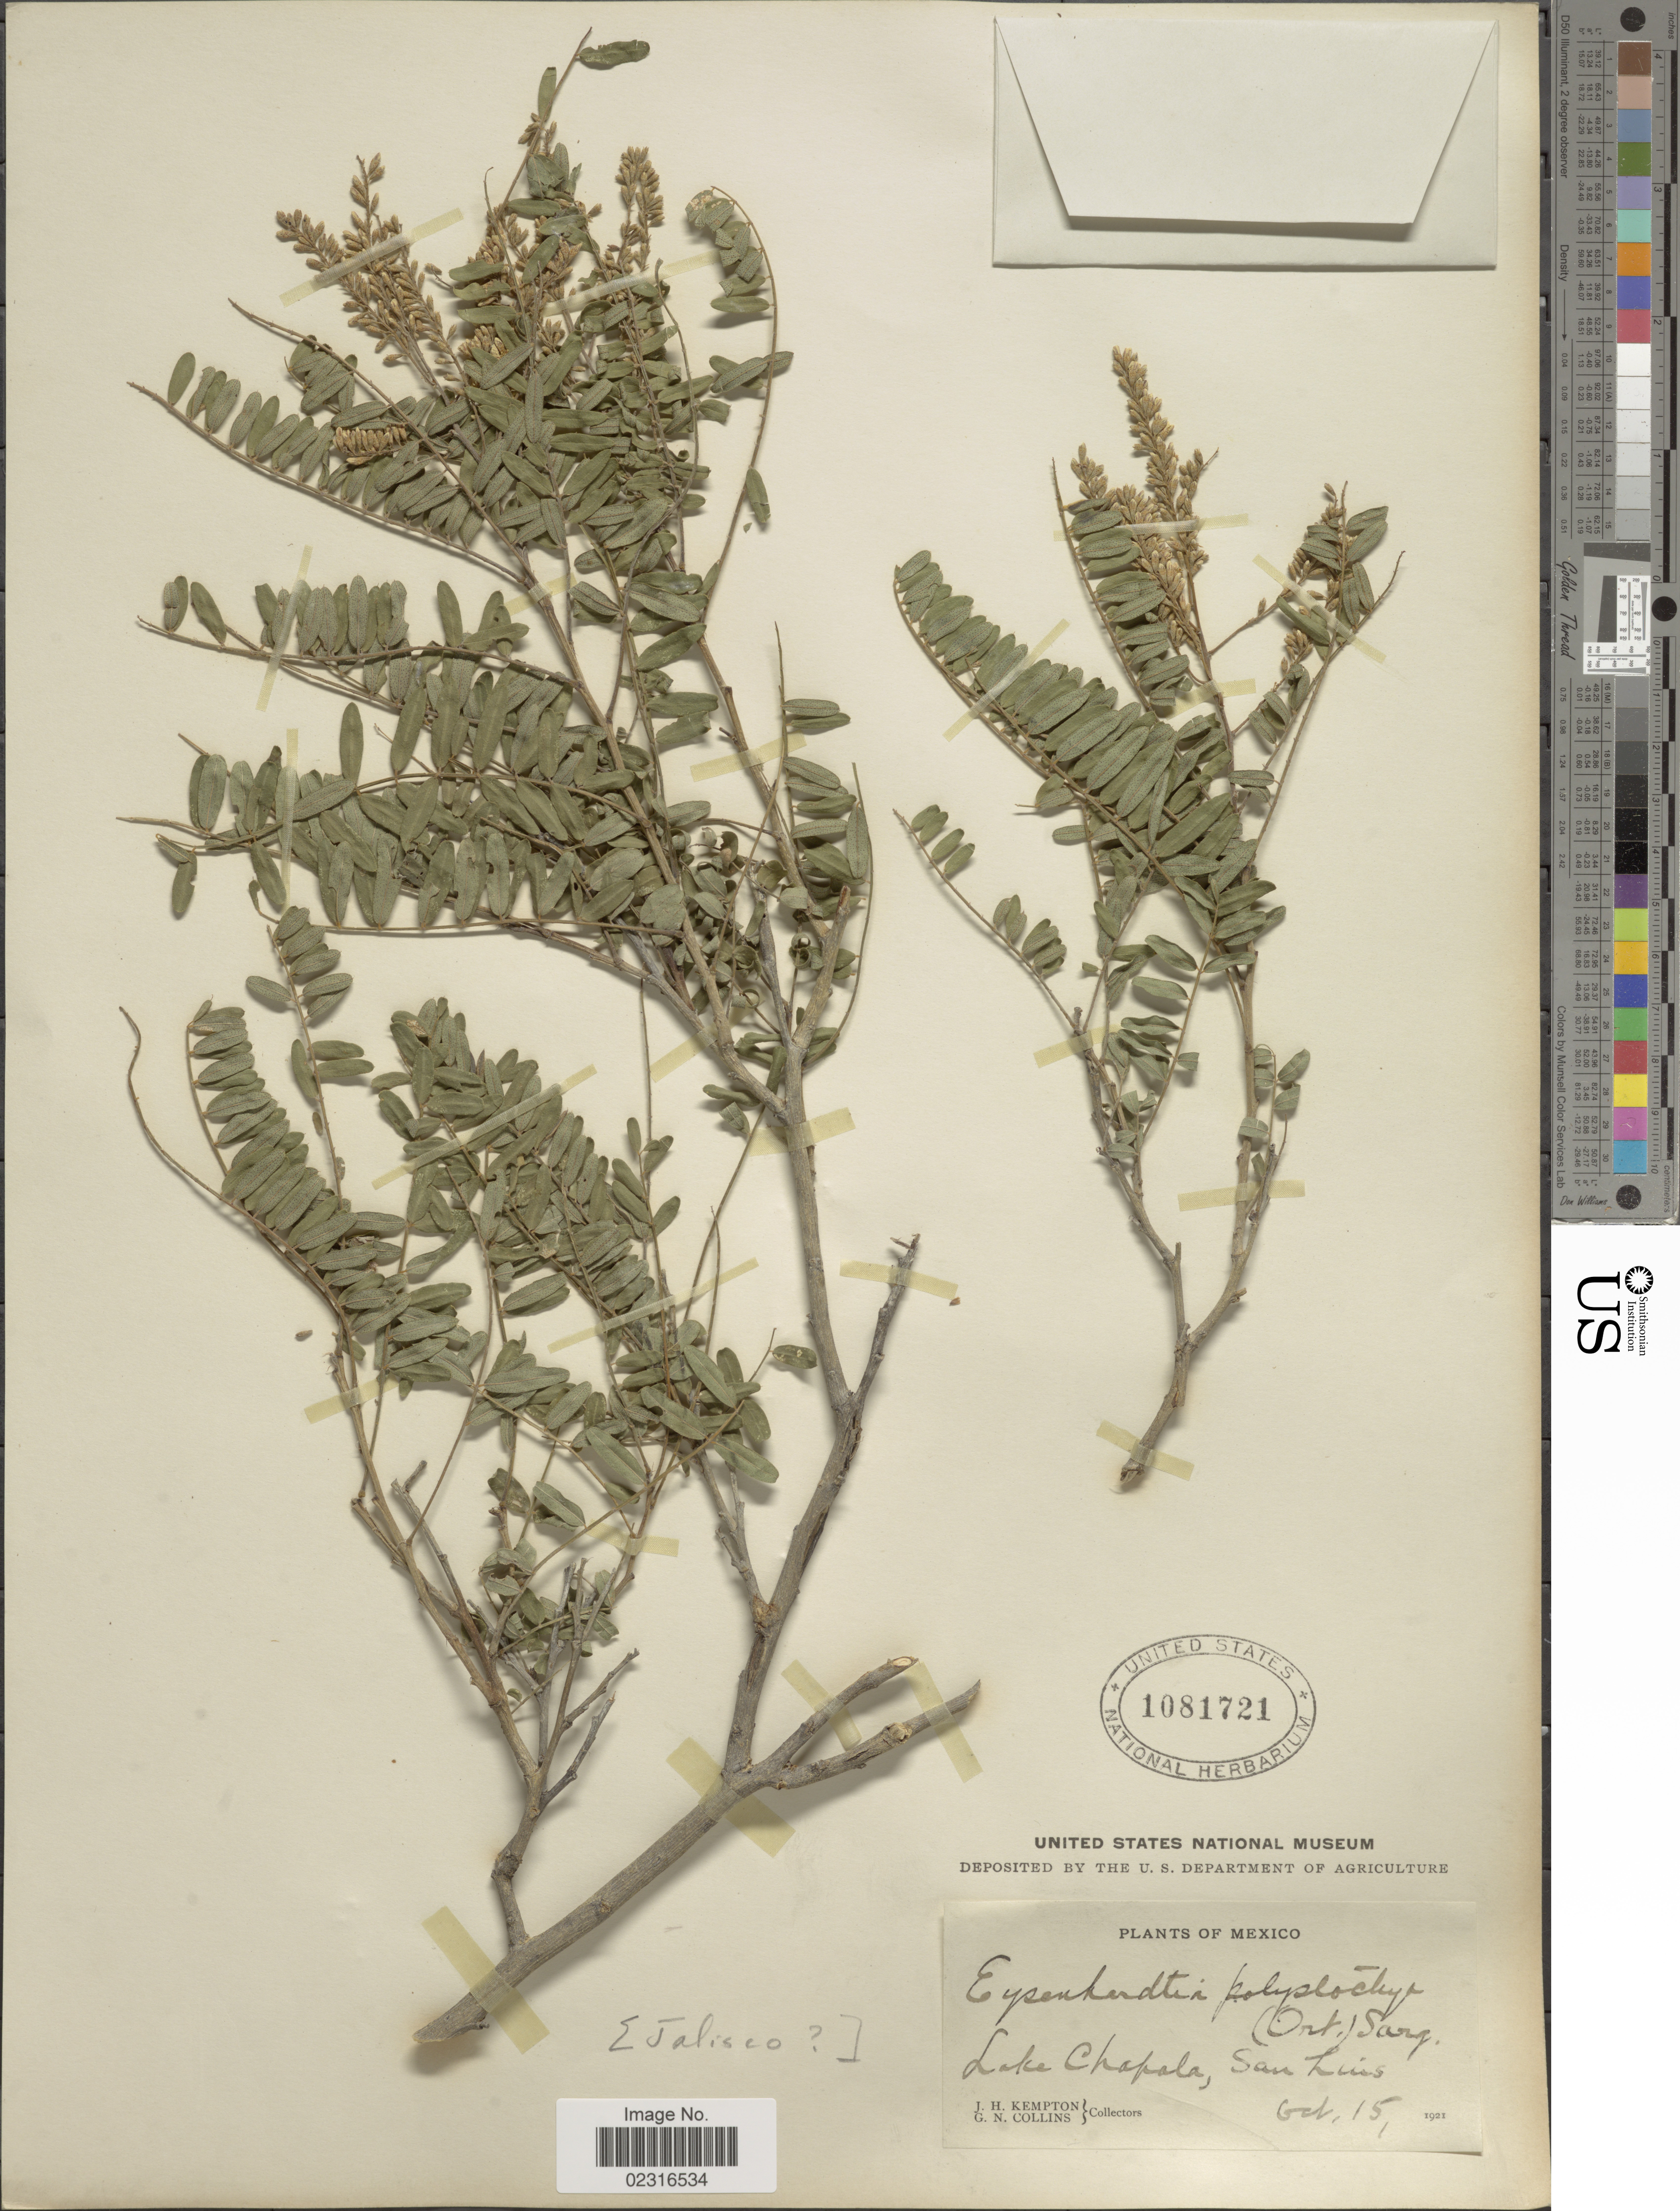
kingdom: Plantae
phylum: Tracheophyta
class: Magnoliopsida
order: Fabales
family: Fabaceae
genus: Eysenhardtia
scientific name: Eysenhardtia polystachya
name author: (Ortega) Sarg.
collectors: J. H. Kempton & G. Collins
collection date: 1921-10-15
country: Mexico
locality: Lake Chapala, San Luis.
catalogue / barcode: US 1081721